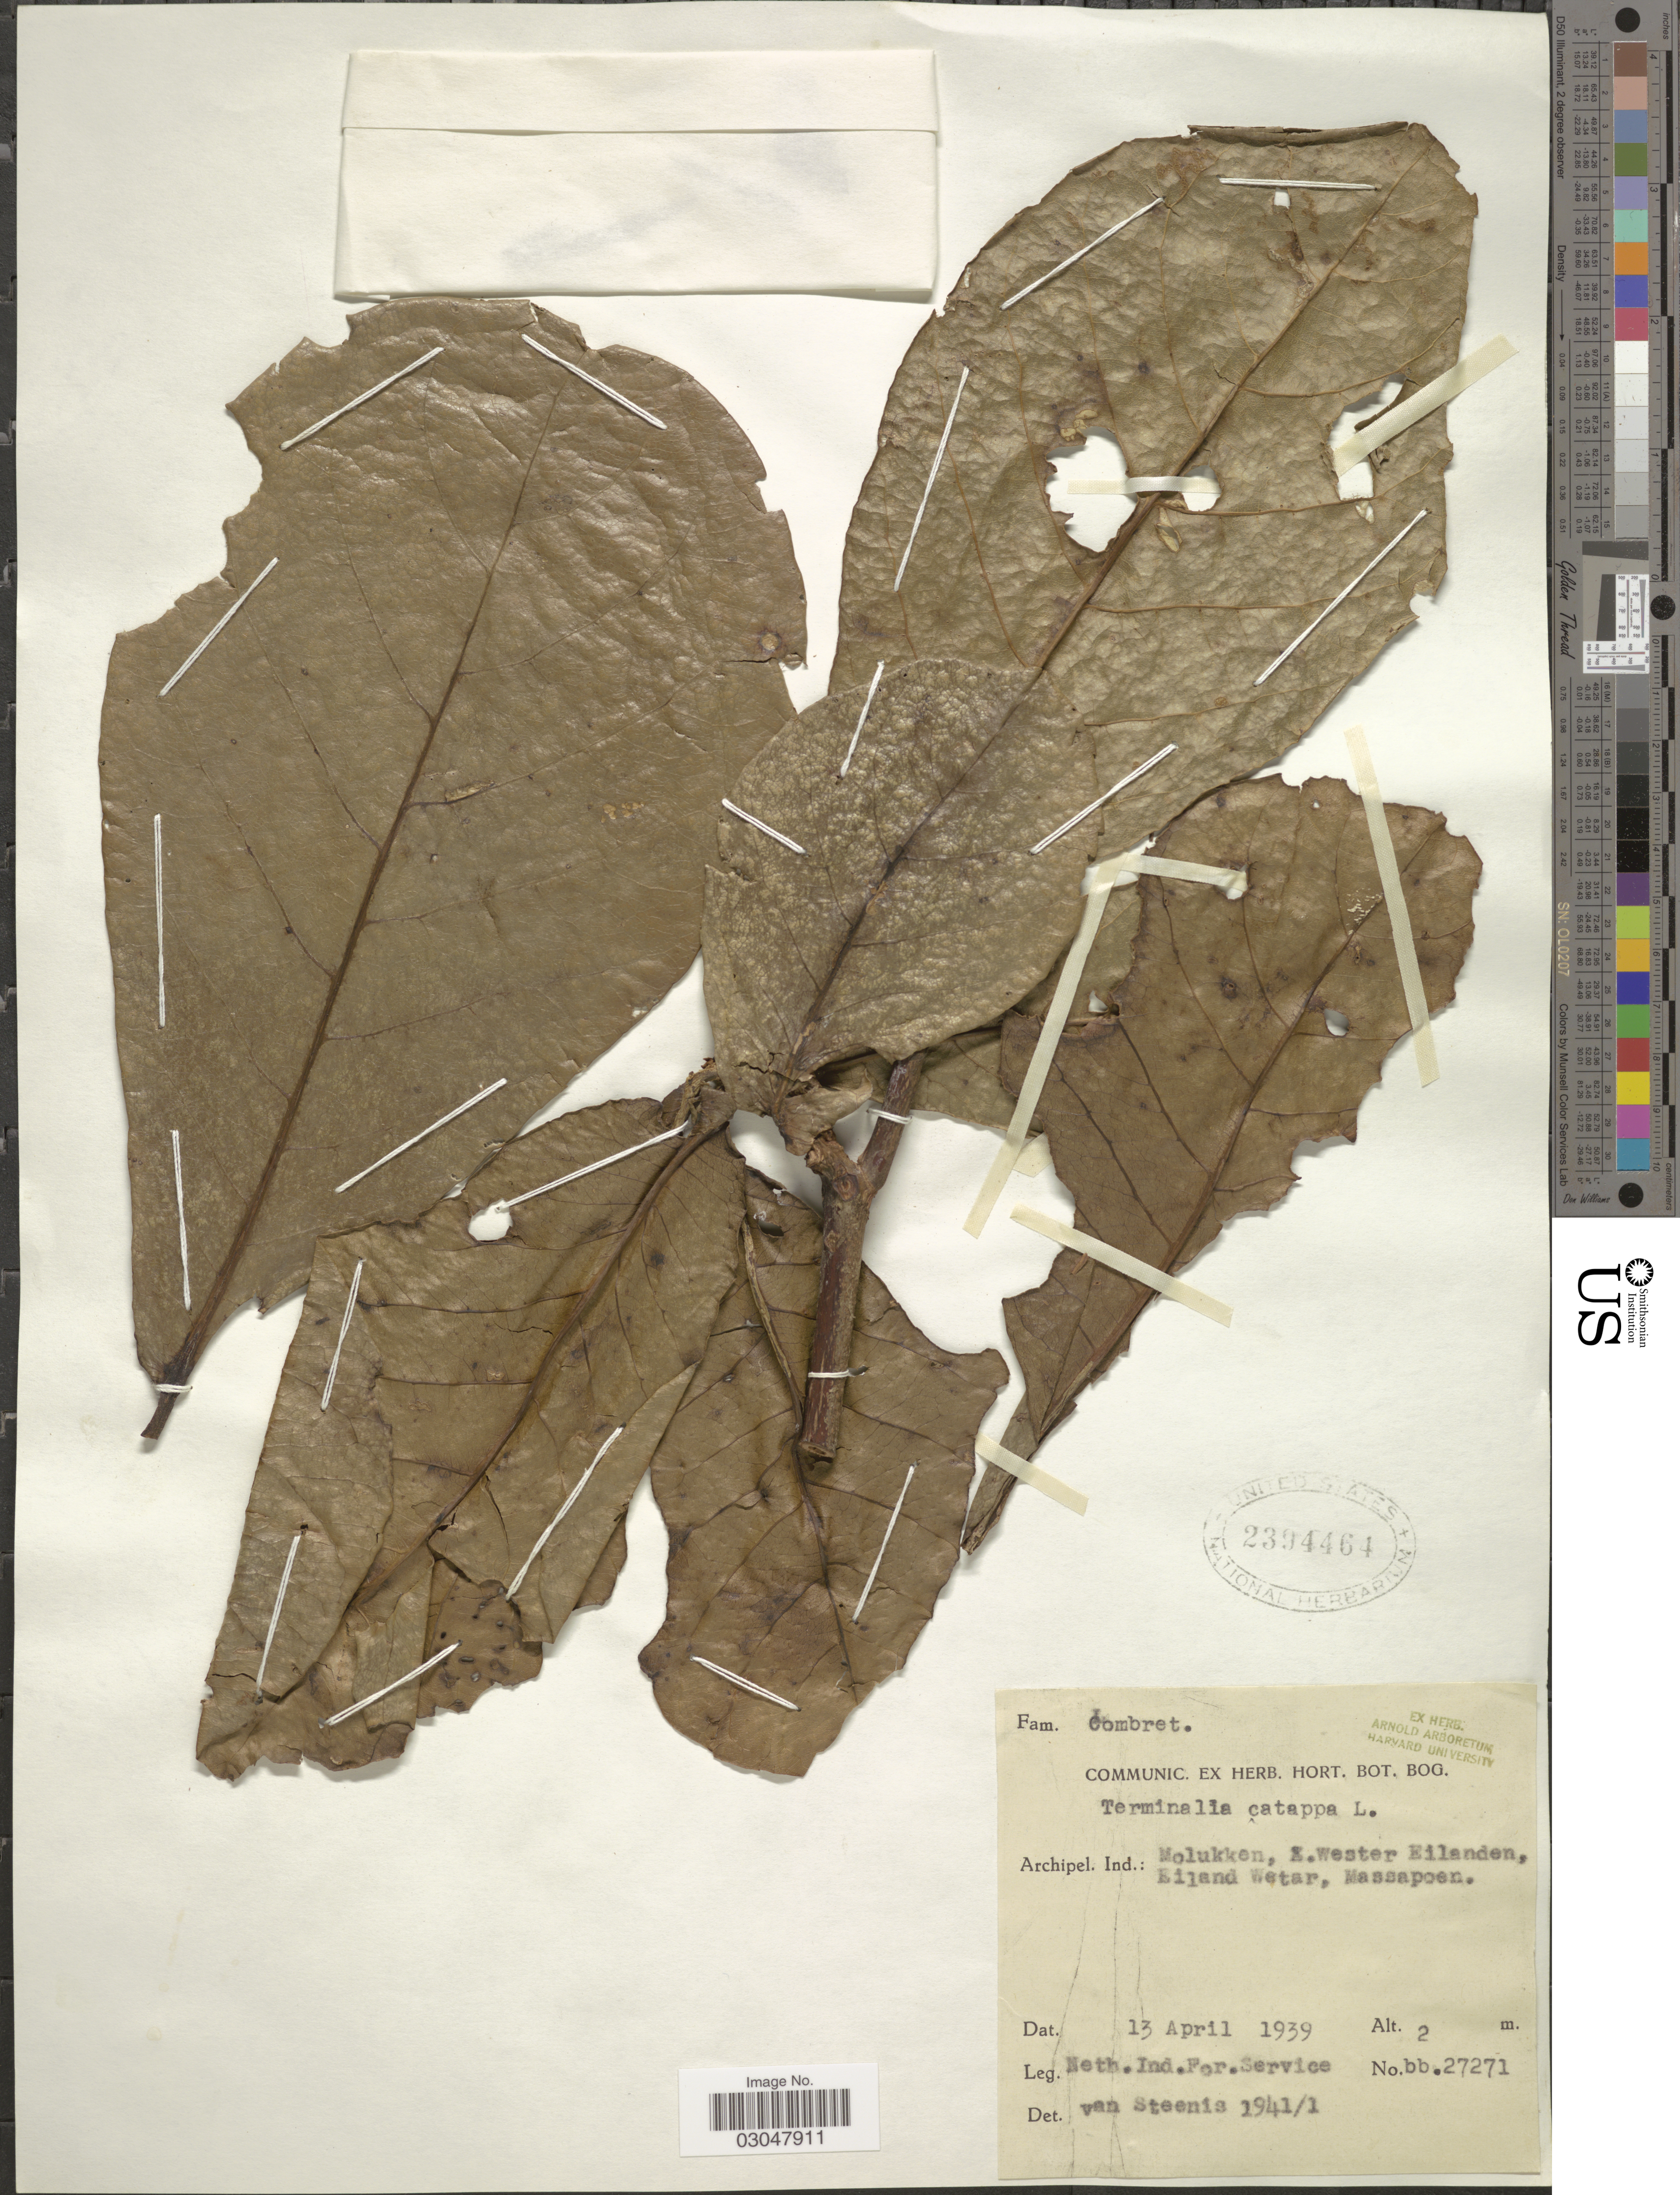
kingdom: Plantae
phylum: Tracheophyta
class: Magnoliopsida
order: Myrtales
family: Combretaceae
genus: Terminalia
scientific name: Terminalia catappa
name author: L.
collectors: Neth. Ind. For. Service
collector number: bb. 27271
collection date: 1939-04-13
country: Indonesia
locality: Archipel. Ind.: Molukken, S. Wester Eilanden, Eiland Wetar, Massapoen.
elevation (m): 2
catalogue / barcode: US 2394464